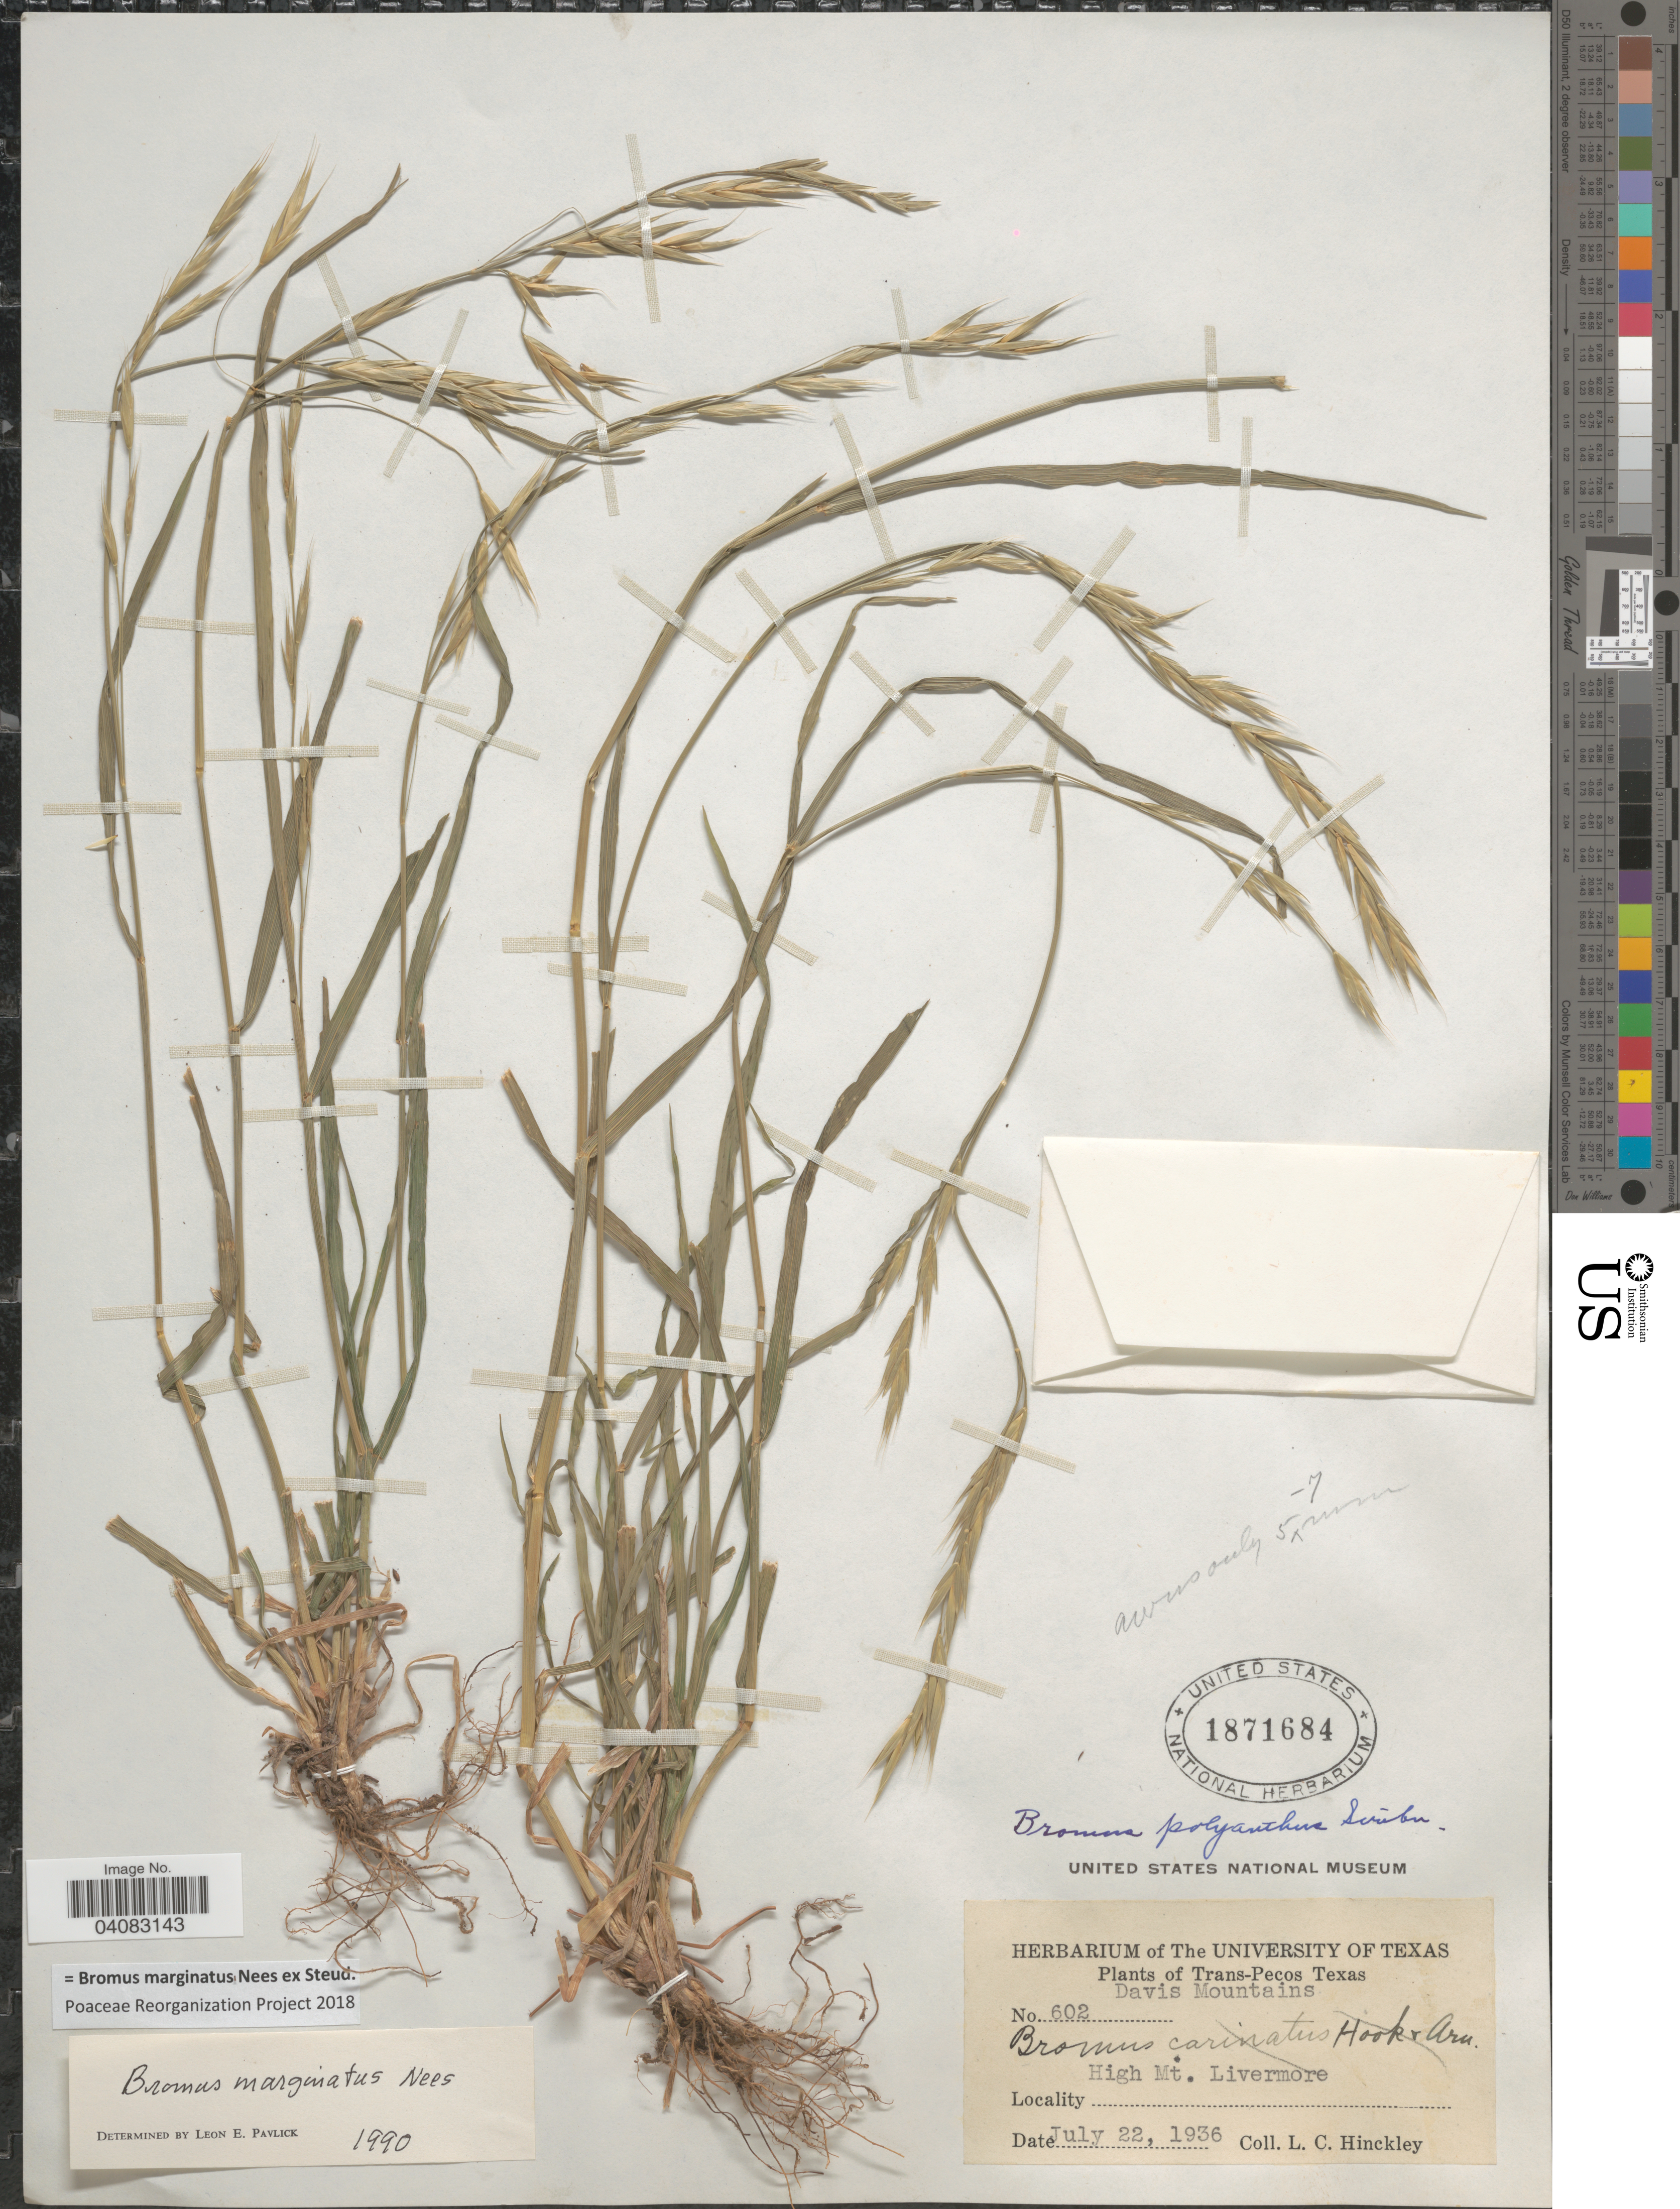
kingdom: Plantae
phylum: Tracheophyta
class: Liliopsida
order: Poales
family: Poaceae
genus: Bromus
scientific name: Bromus marginatus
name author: Nees ex Steud.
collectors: L. Hinckley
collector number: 602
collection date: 1936-07-22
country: United States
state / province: Texas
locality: Trans-Pecos Texas. Davis Mountains. High Mt. Livermore.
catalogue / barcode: US 1871684